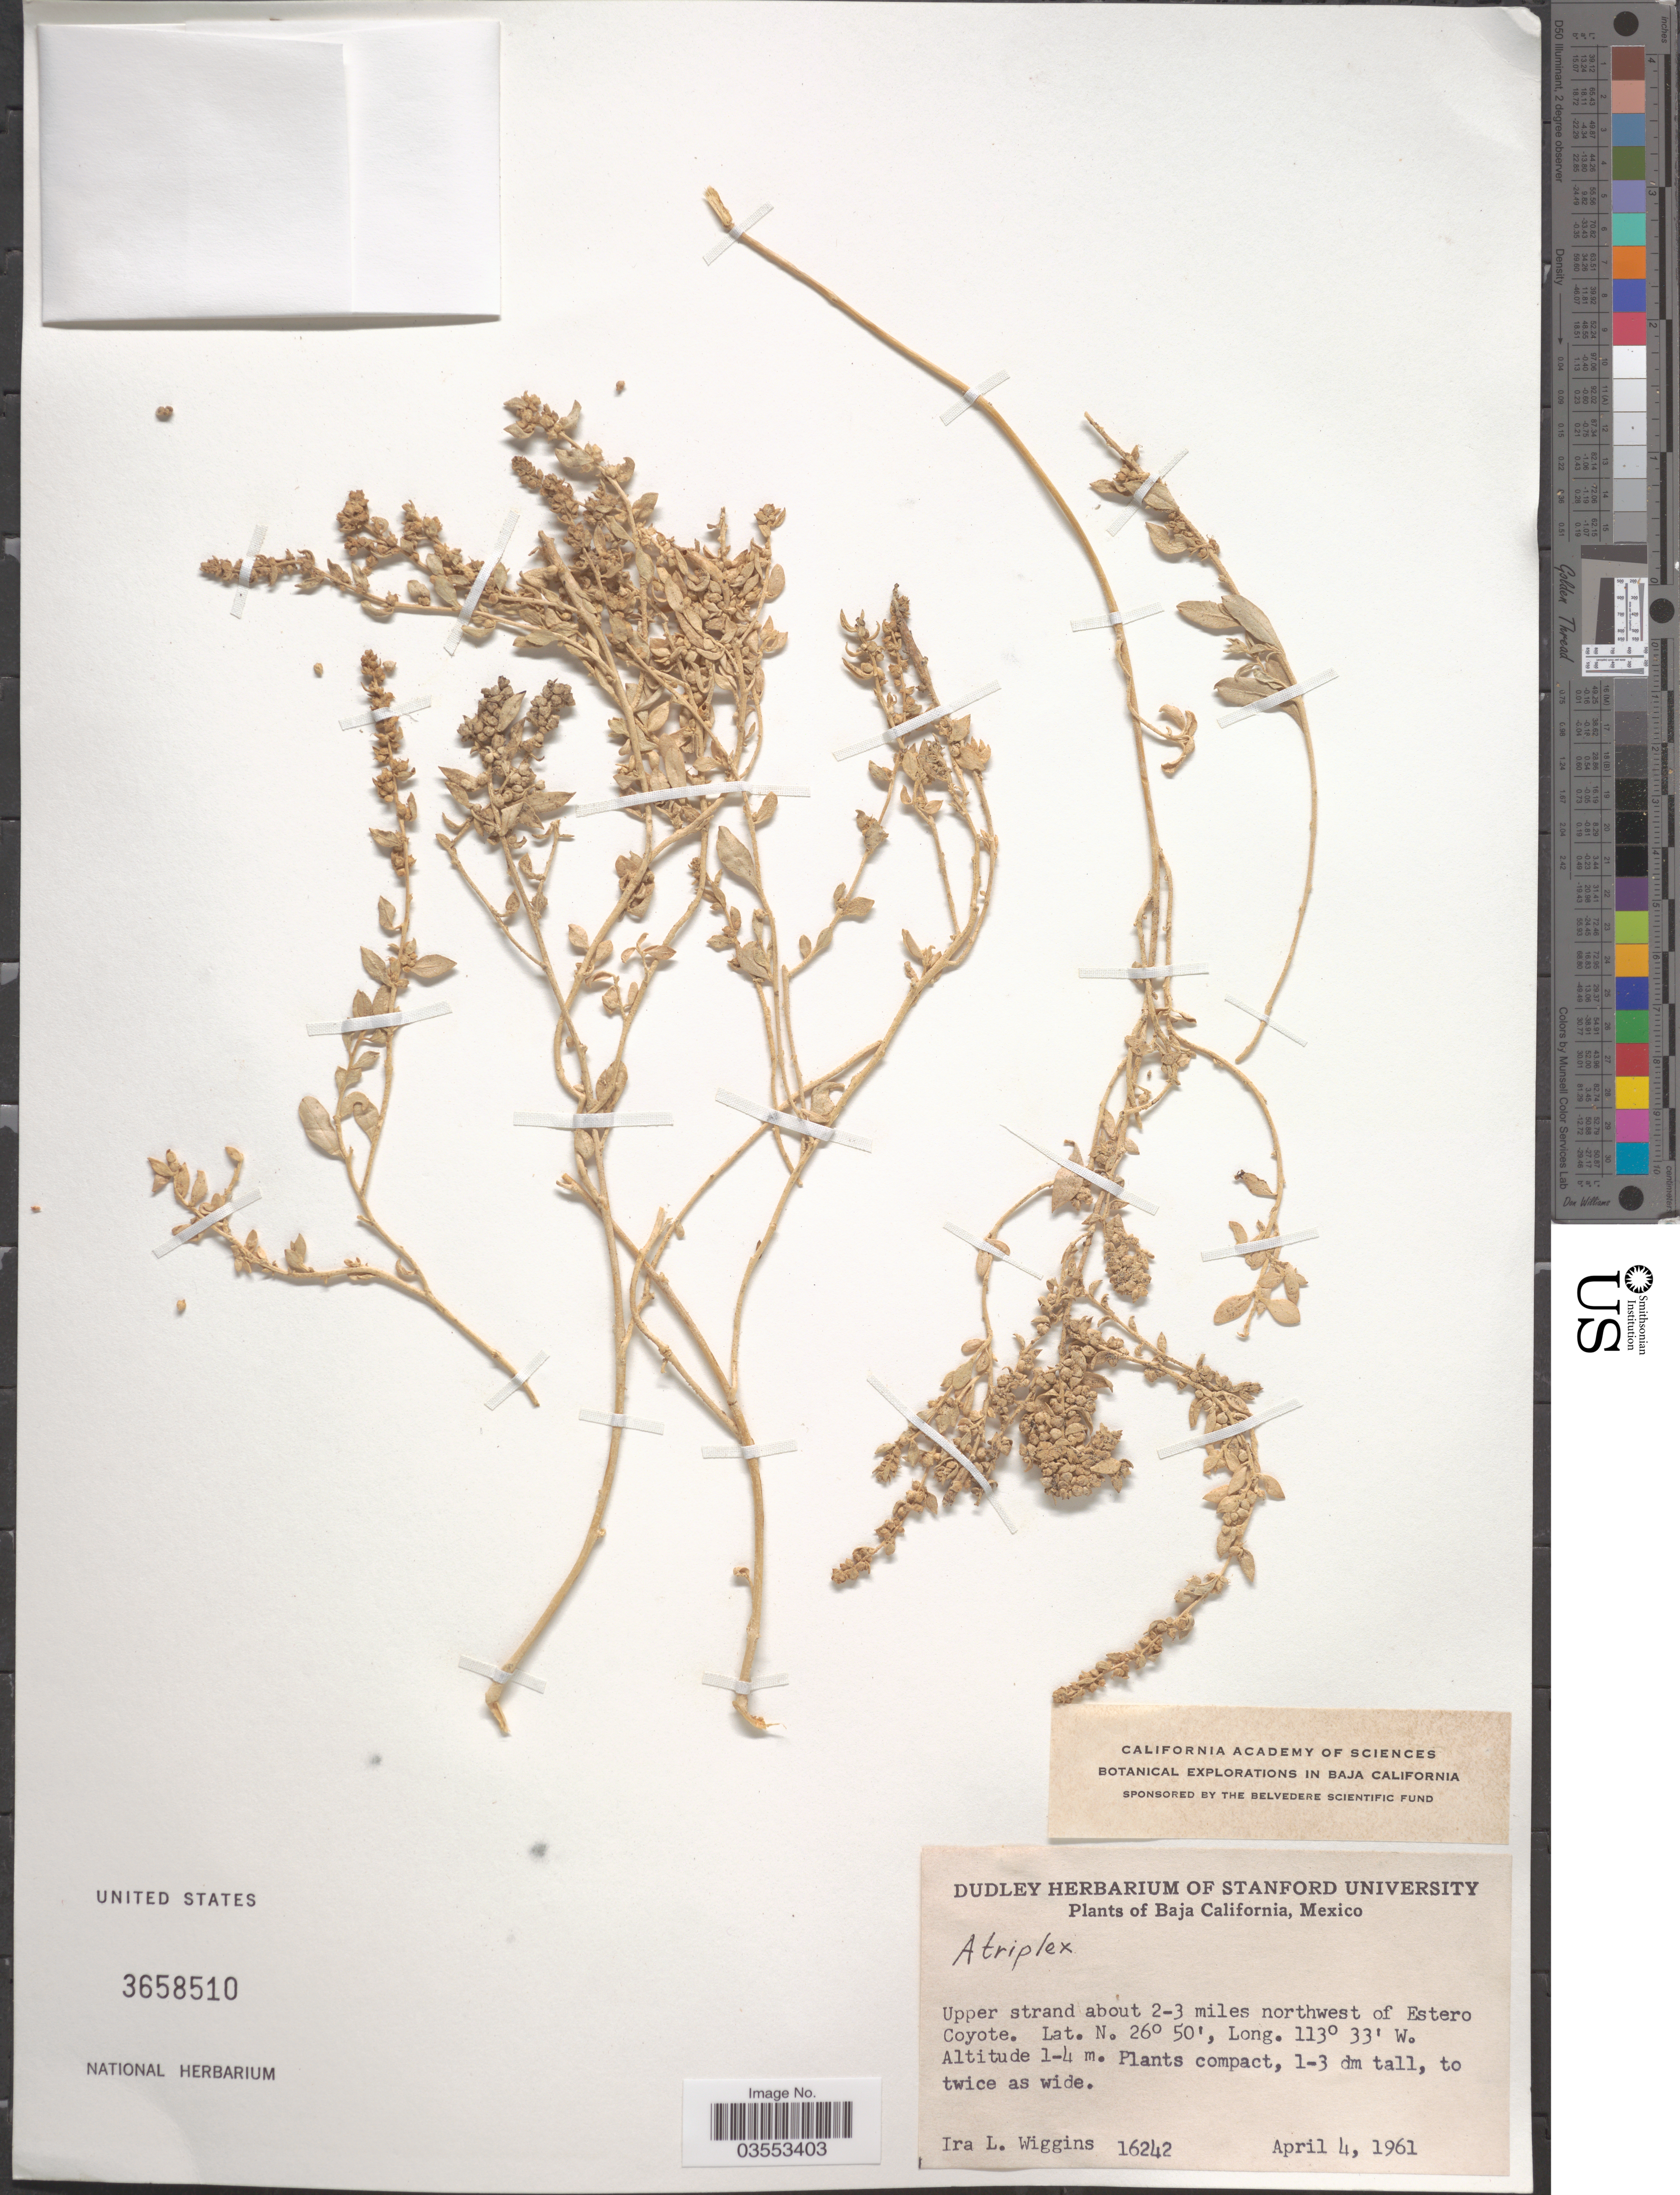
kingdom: Plantae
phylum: Tracheophyta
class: Magnoliopsida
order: Caryophyllales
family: Amaranthaceae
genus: Atriplex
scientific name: Atriplex sp.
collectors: I. L. Wiggins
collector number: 16242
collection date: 1961-02-04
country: Mexico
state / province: Baja California Sur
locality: Upper strand about 2-3 miles northwest of Estero Coyote.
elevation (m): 1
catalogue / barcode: US 3658510